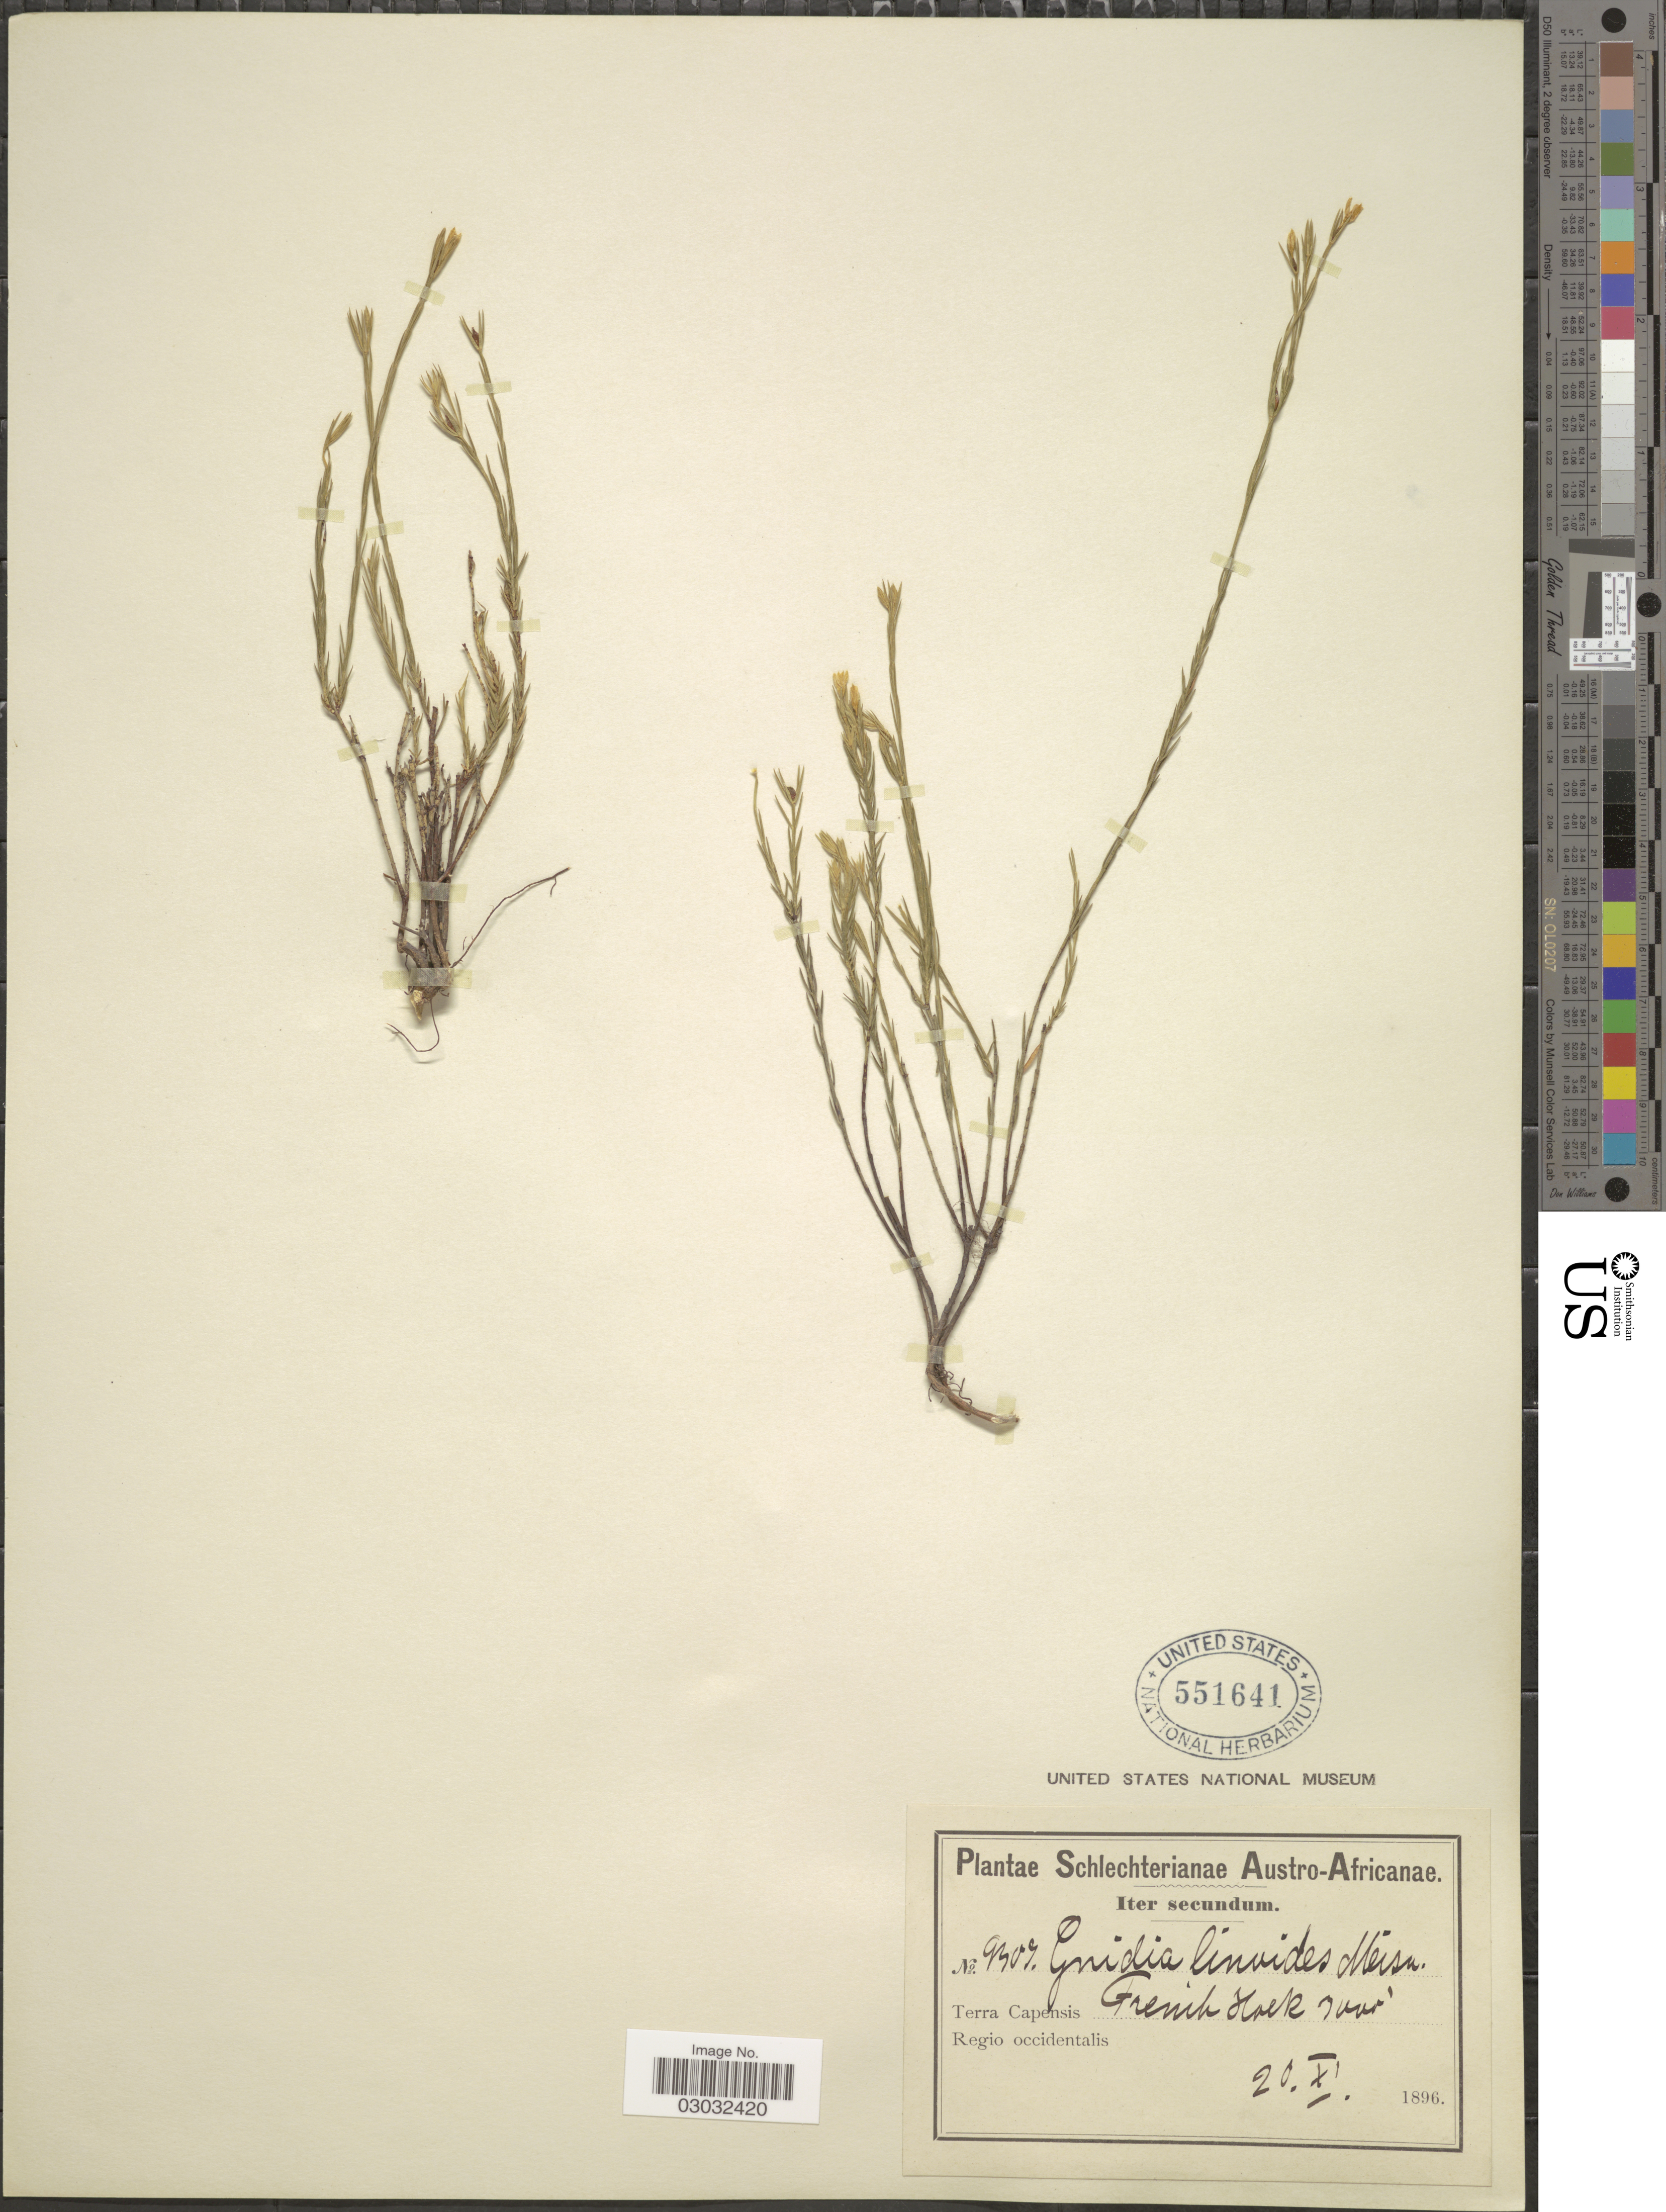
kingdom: Plantae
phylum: Tracheophyta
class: Magnoliopsida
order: Malvales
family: Thymelaeaceae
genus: Gnidia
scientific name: Gnidia linoides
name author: (Thunb.) Wikstr.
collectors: Schlechter, --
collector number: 9307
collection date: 1896-10-20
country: South Africa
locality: Austro-Africanae.Terra Capensis French Hoek. Regio occidentalis.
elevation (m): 914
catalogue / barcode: US 551641